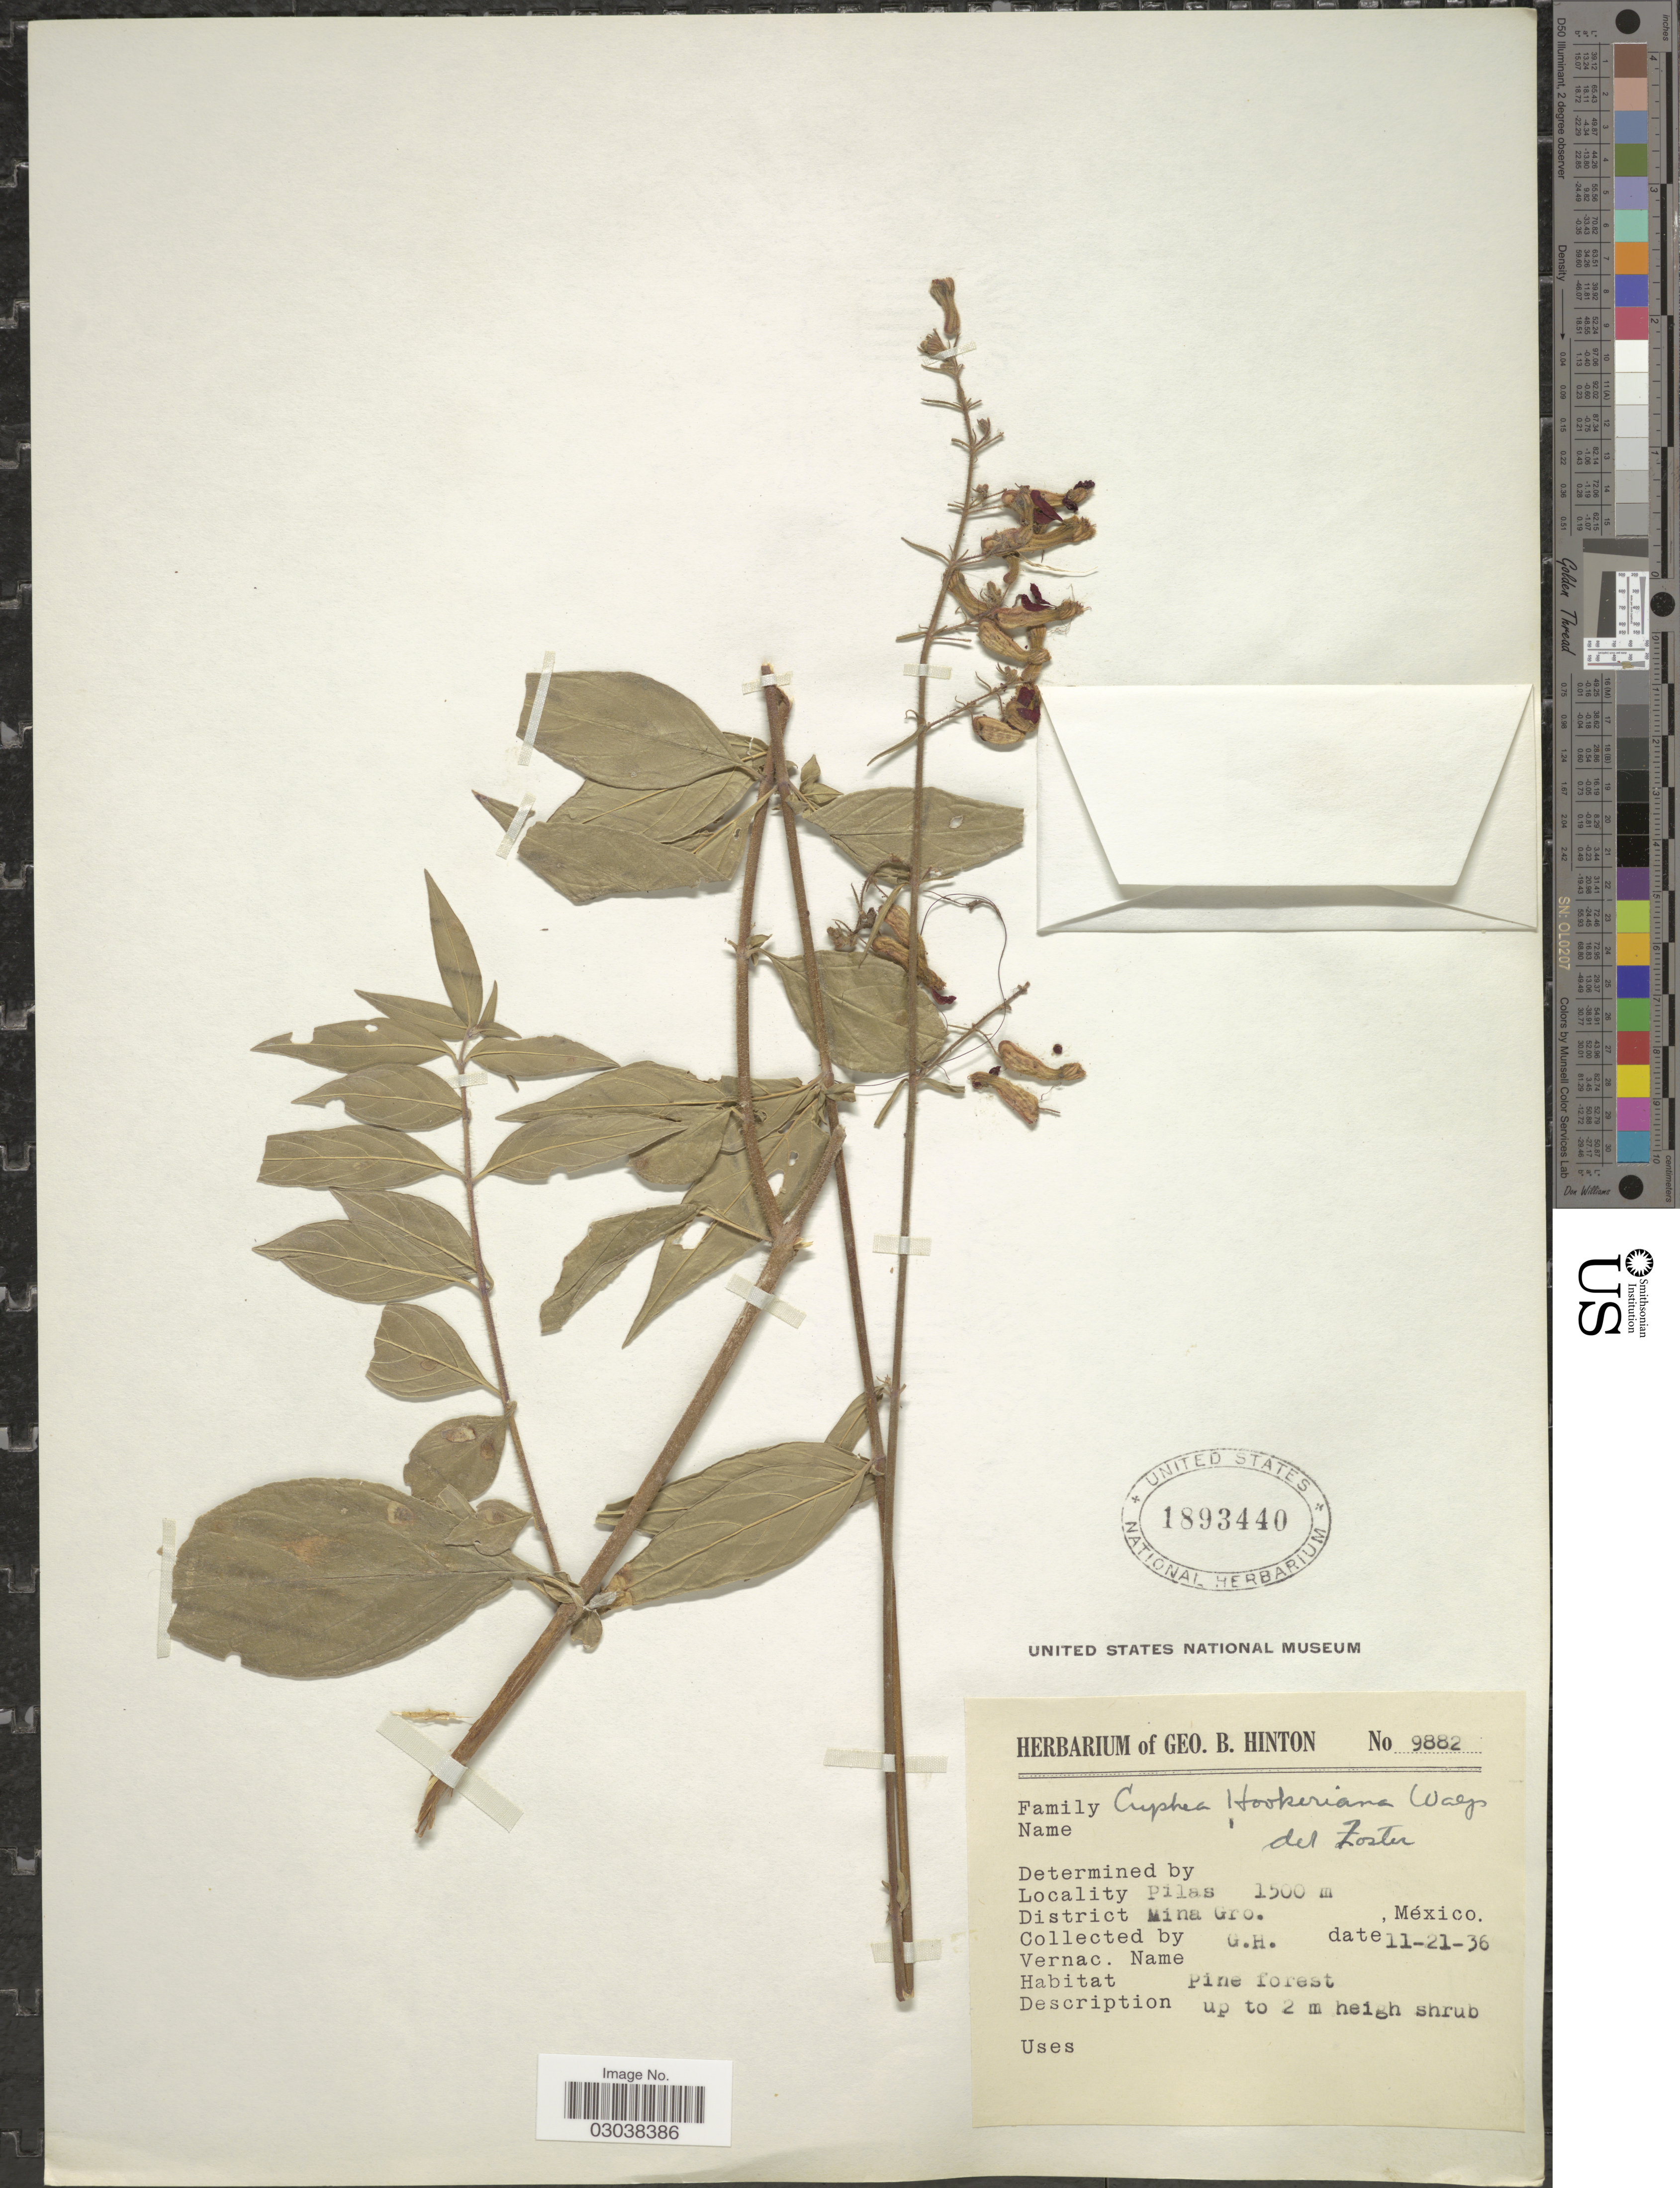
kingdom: Plantae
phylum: Tracheophyta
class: Magnoliopsida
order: Myrtales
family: Lythraceae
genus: Cuphea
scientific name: Cuphea hookeriana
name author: Walp.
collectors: G. B. Hinton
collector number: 9882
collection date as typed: Transcribed d/m/y: 21/11/36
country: Mexico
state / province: Guerrero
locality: Pilas. District Mina Gro.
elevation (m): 1500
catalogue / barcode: US 1893440